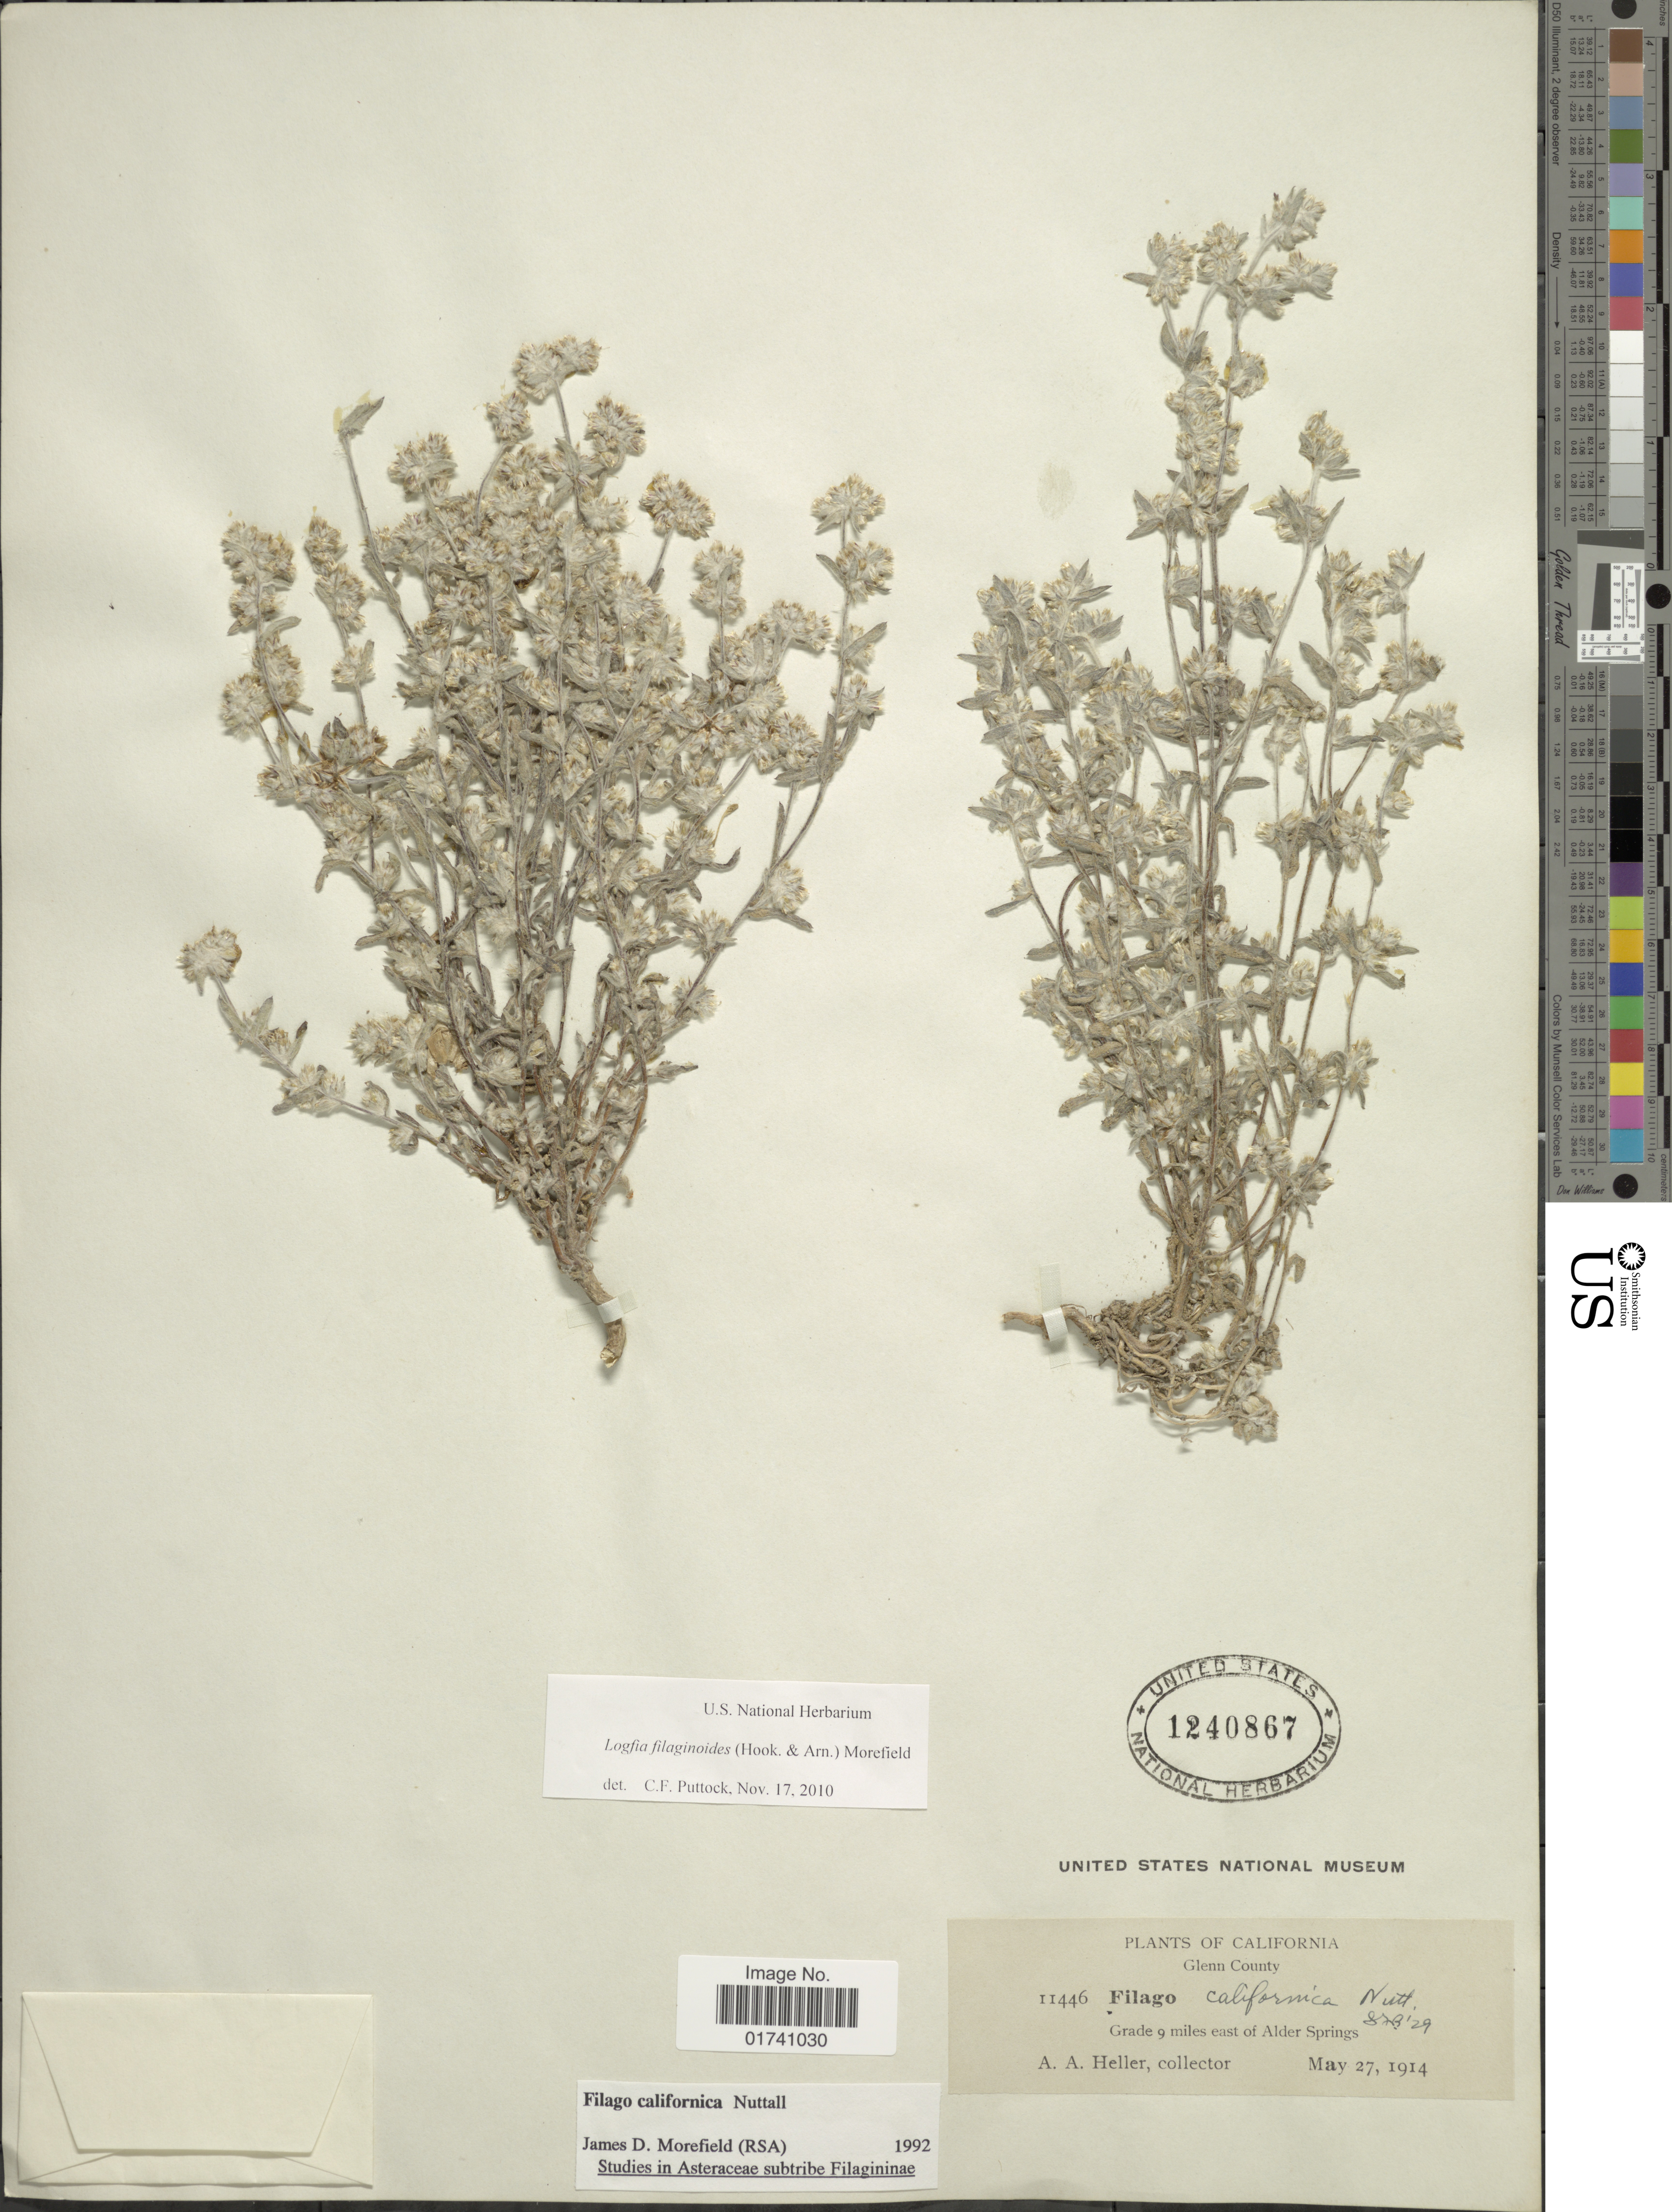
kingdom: Plantae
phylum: Tracheophyta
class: Magnoliopsida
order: Asterales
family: Asteraceae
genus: Logfia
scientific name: Logfia filaginoides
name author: (Hook. & Arn.) Morefield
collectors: A. A. Heller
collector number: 11446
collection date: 1914-05-27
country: United States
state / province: California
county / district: Glenn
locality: Glenn County. Grade 9 miles east of Alder Springs.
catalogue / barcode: US 1240867